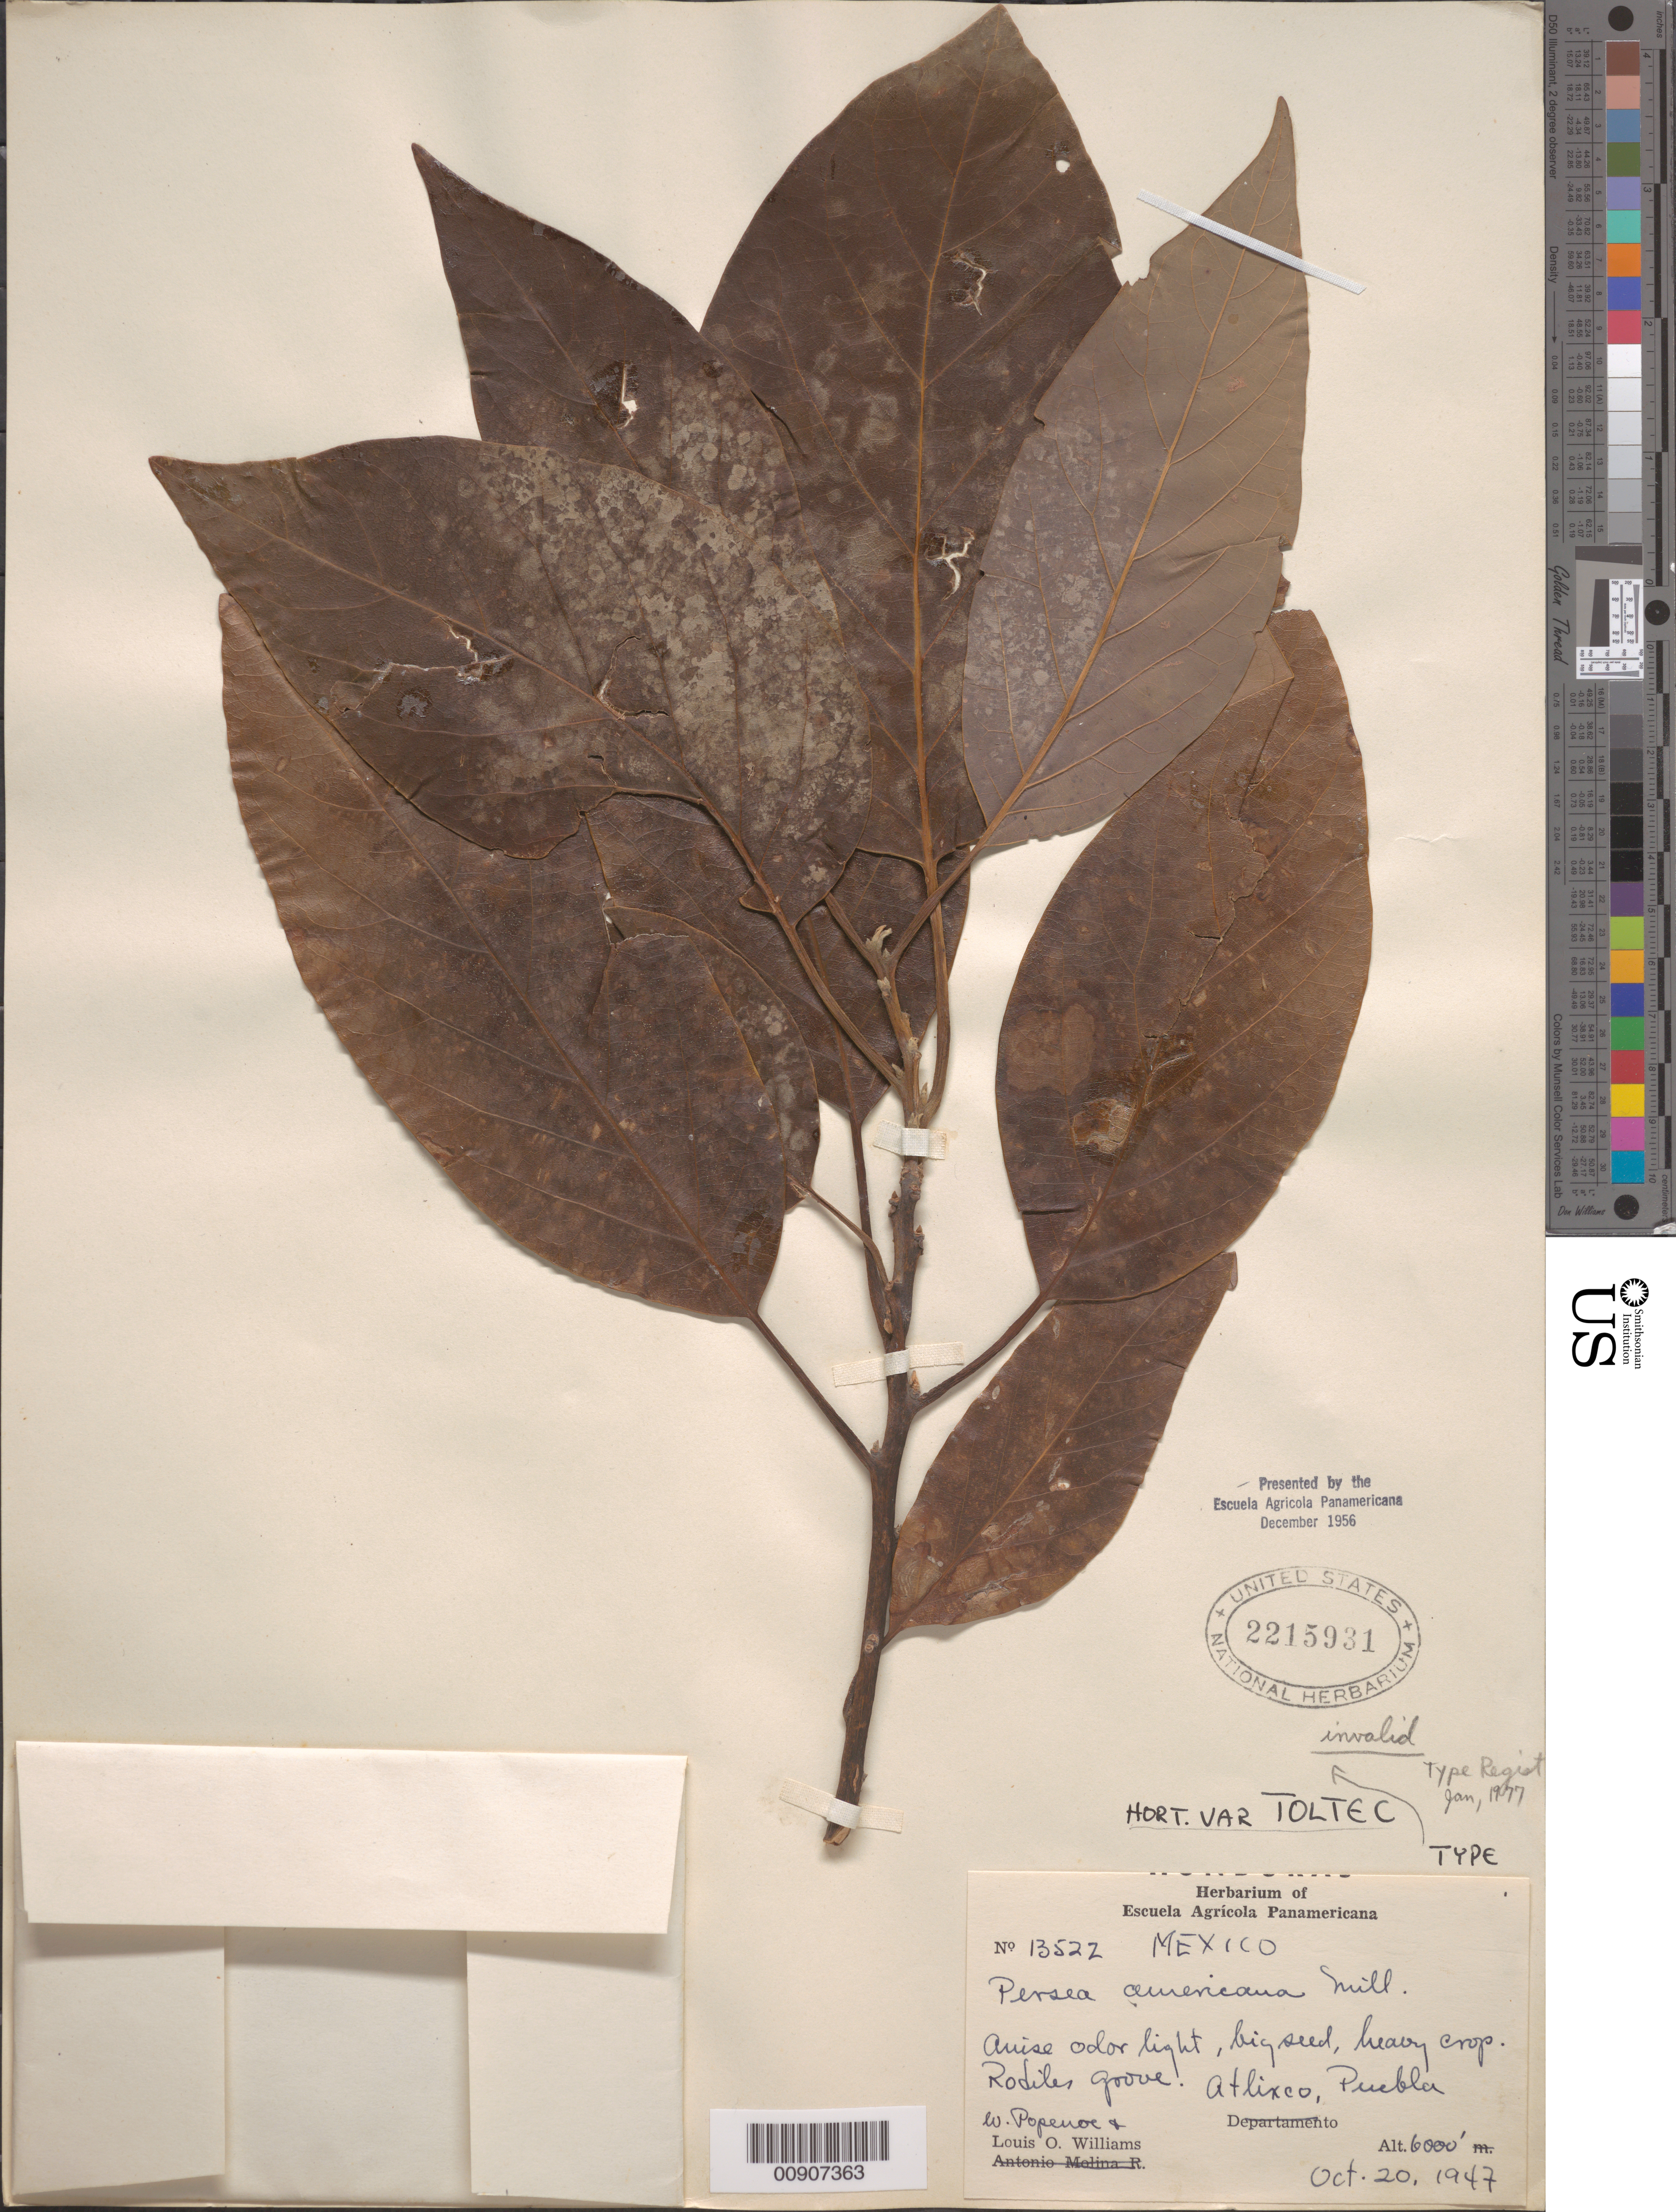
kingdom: Plantae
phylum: Tracheophyta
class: Magnoliopsida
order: Laurales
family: Lauraceae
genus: Persea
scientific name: Persea americana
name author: Mill.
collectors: F. W. Popenoe & L. O. Williams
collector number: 13522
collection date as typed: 20 Oct 1947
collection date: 1947-10-20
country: Mexico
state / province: Puebla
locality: Rodiles grove. Atlixco, Puebla.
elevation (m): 1829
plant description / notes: Photos and diapositives of this spec. in pocket. Herb. of Escuela Agrícola Panamericana. Presented by the Esc. Agrícola Panamericana Dec. 1956. Labeled as "Type" of "hort. var. Toltec", name not validly published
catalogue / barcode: US 2215931